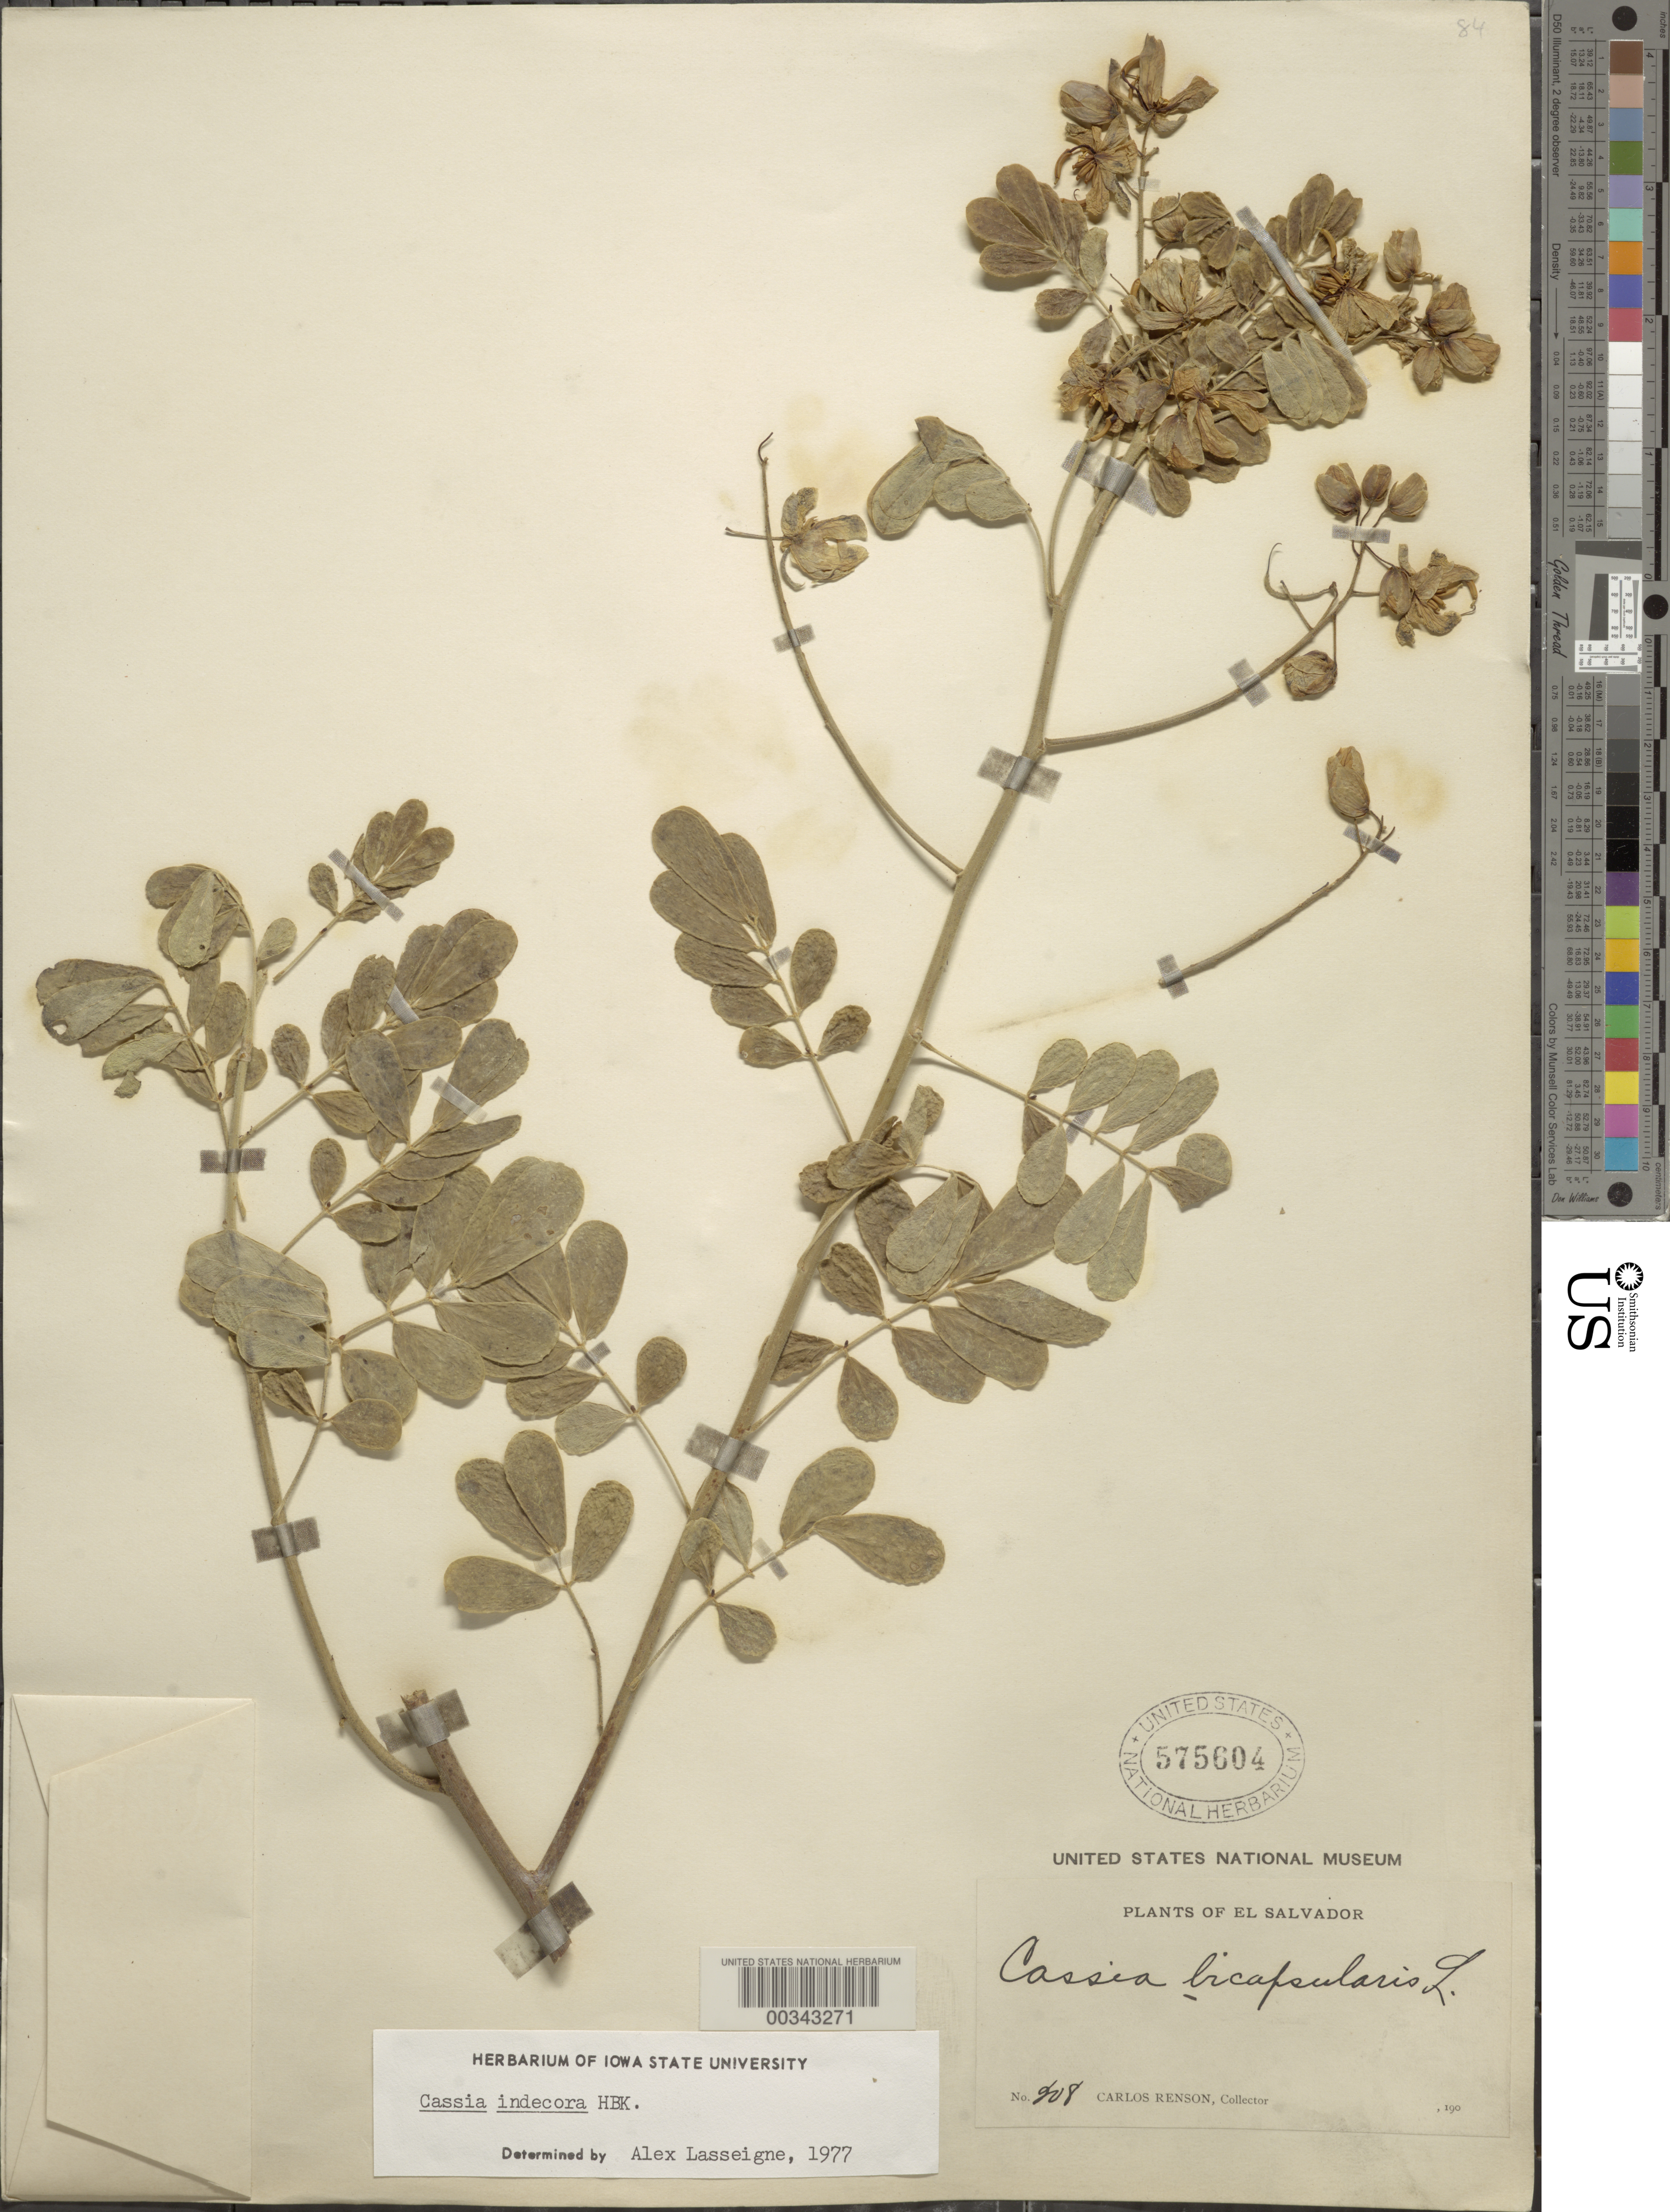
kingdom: Plantae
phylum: Tracheophyta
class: Magnoliopsida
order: Fabales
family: Fabaceae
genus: Senna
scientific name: Senna pendula var. advena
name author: (Vogel) H.S. Irwin & Barneby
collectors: C. Renson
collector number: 208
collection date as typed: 190-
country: El Salvador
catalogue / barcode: US 575604